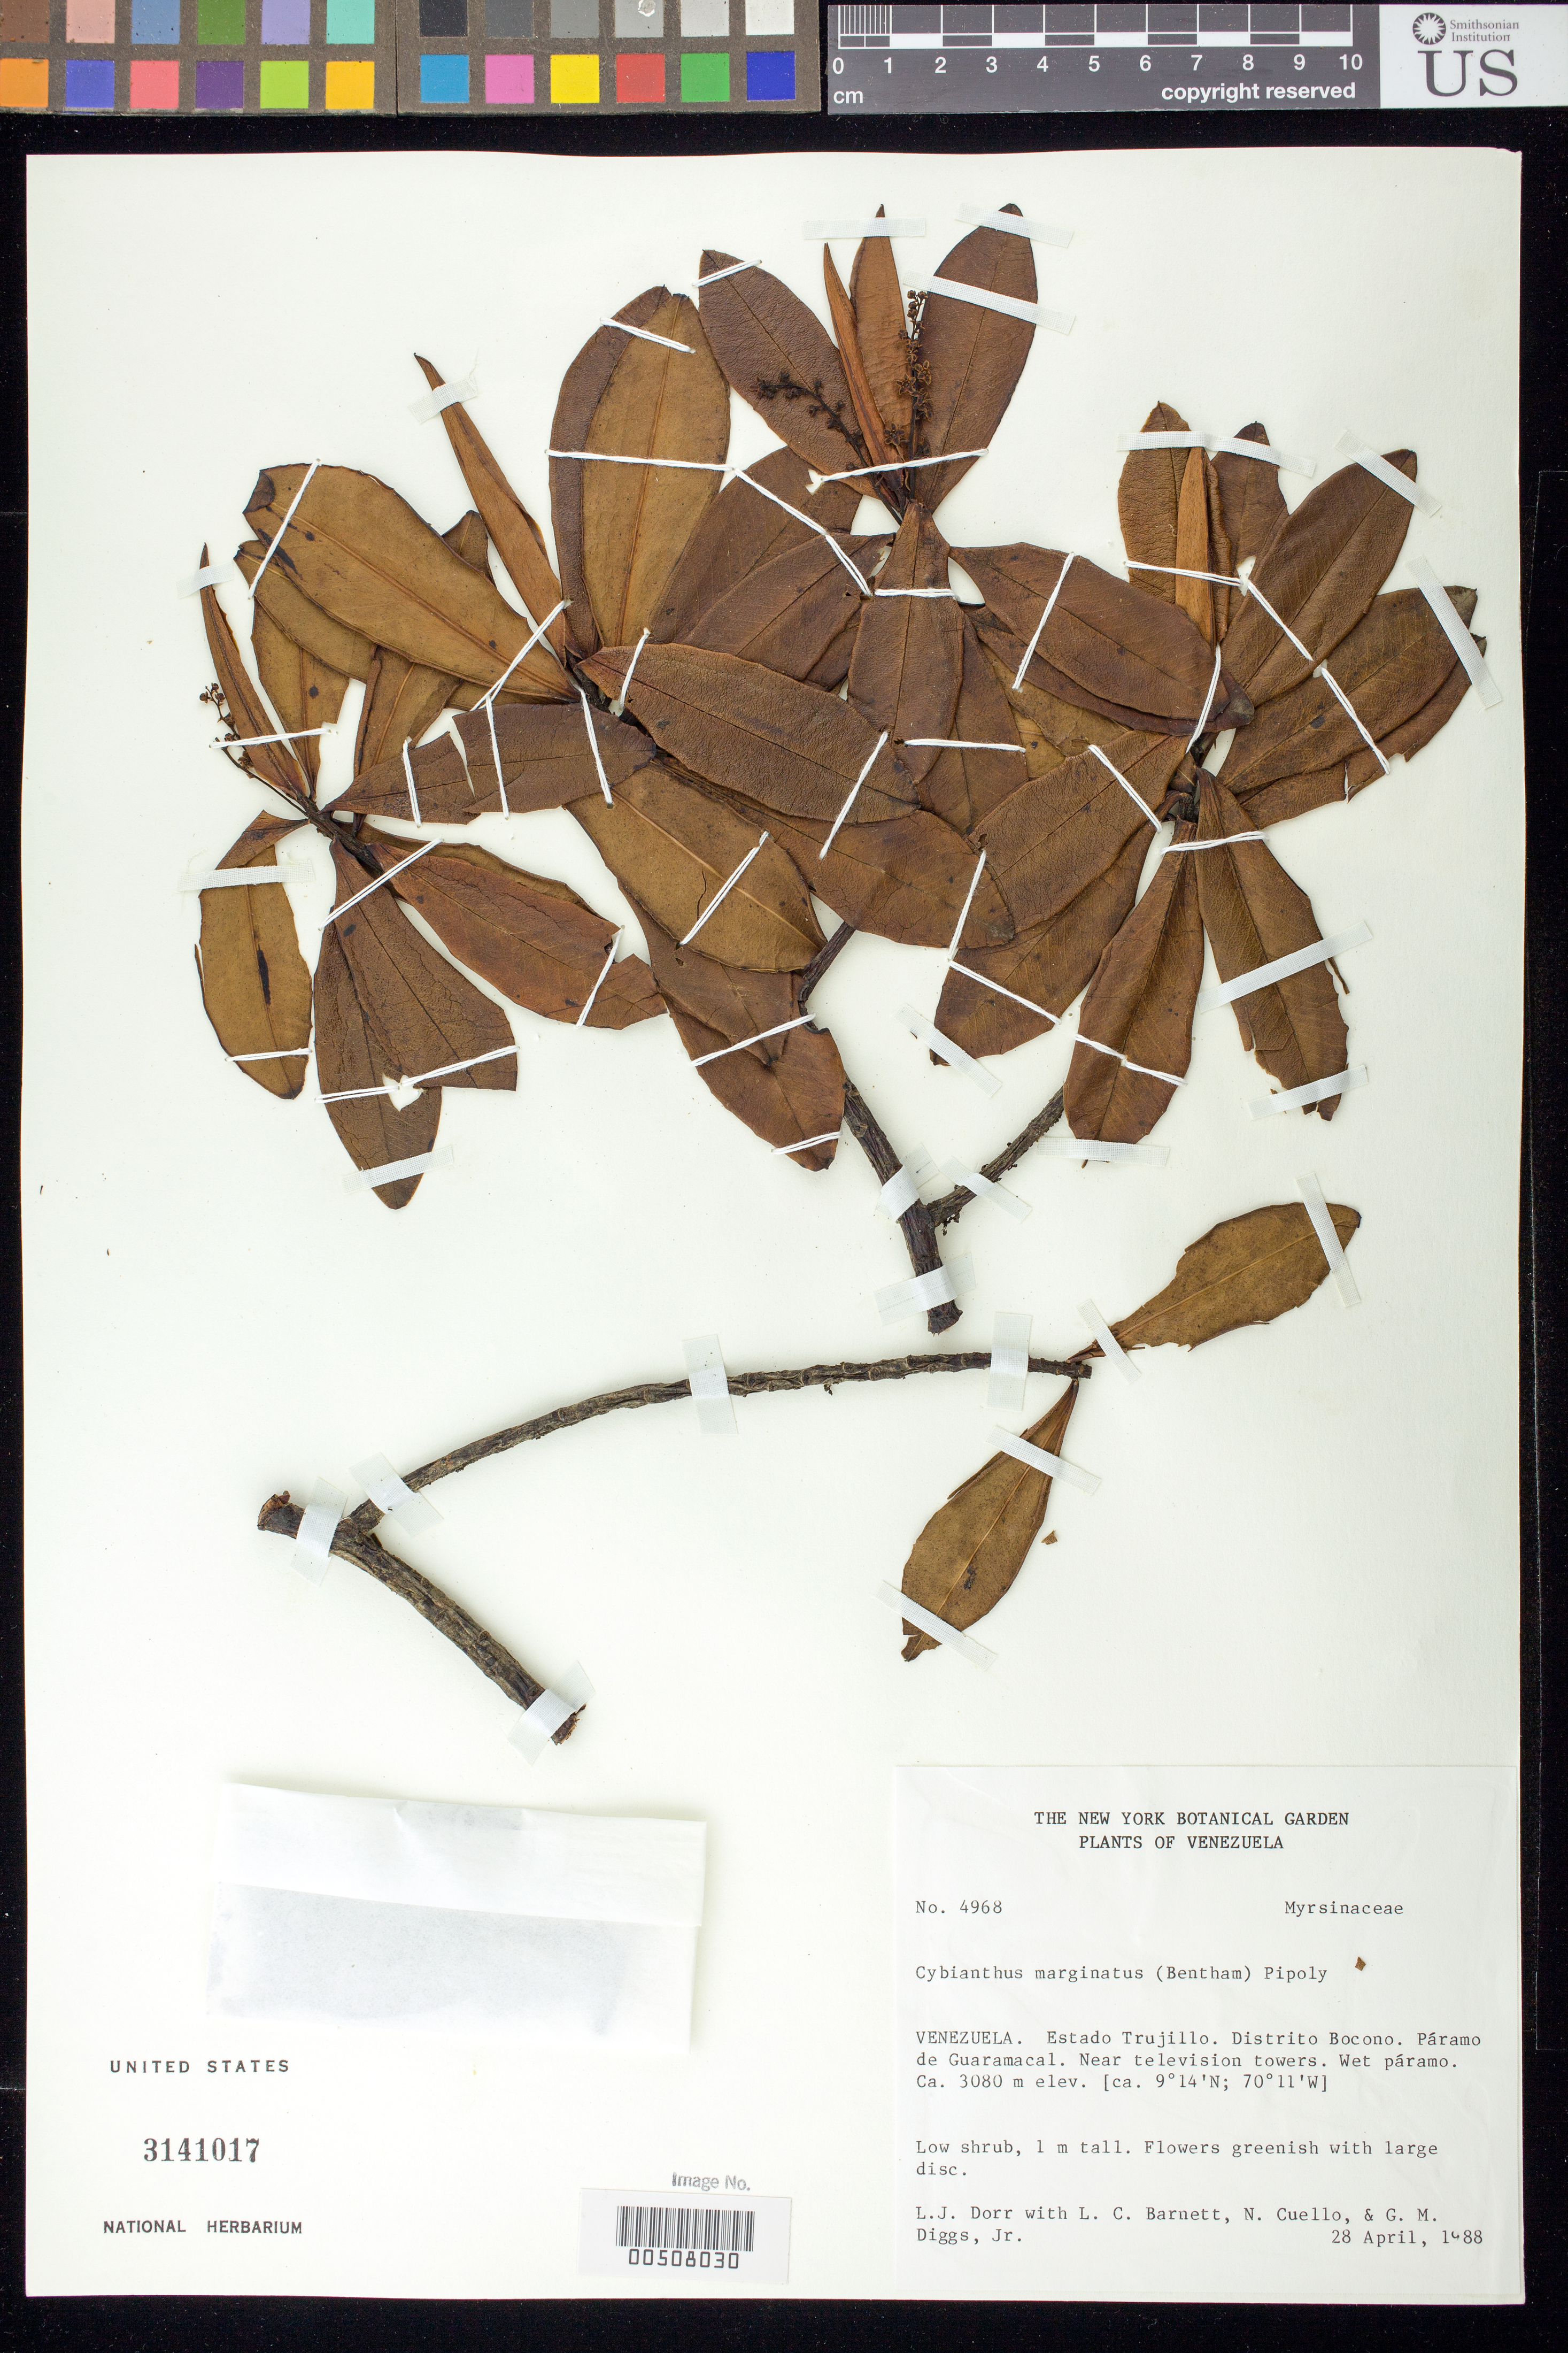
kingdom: Plantae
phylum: Tracheophyta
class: Magnoliopsida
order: Ericales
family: Primulaceae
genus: Cybianthus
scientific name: Cybianthus marginatus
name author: (Benth.) Pipoly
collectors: L. J. Dorr, L. C. Barnett, N. L. Cuello & G. Diggs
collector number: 4968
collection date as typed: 28 Apr 1988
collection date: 1988-04-28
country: Venezuela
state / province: Trujillo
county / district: Boconó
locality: Páramo de Guaramacal. Near television towers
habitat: Wet páramo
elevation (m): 3080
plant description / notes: NY, PORT, US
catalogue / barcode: US 3141017